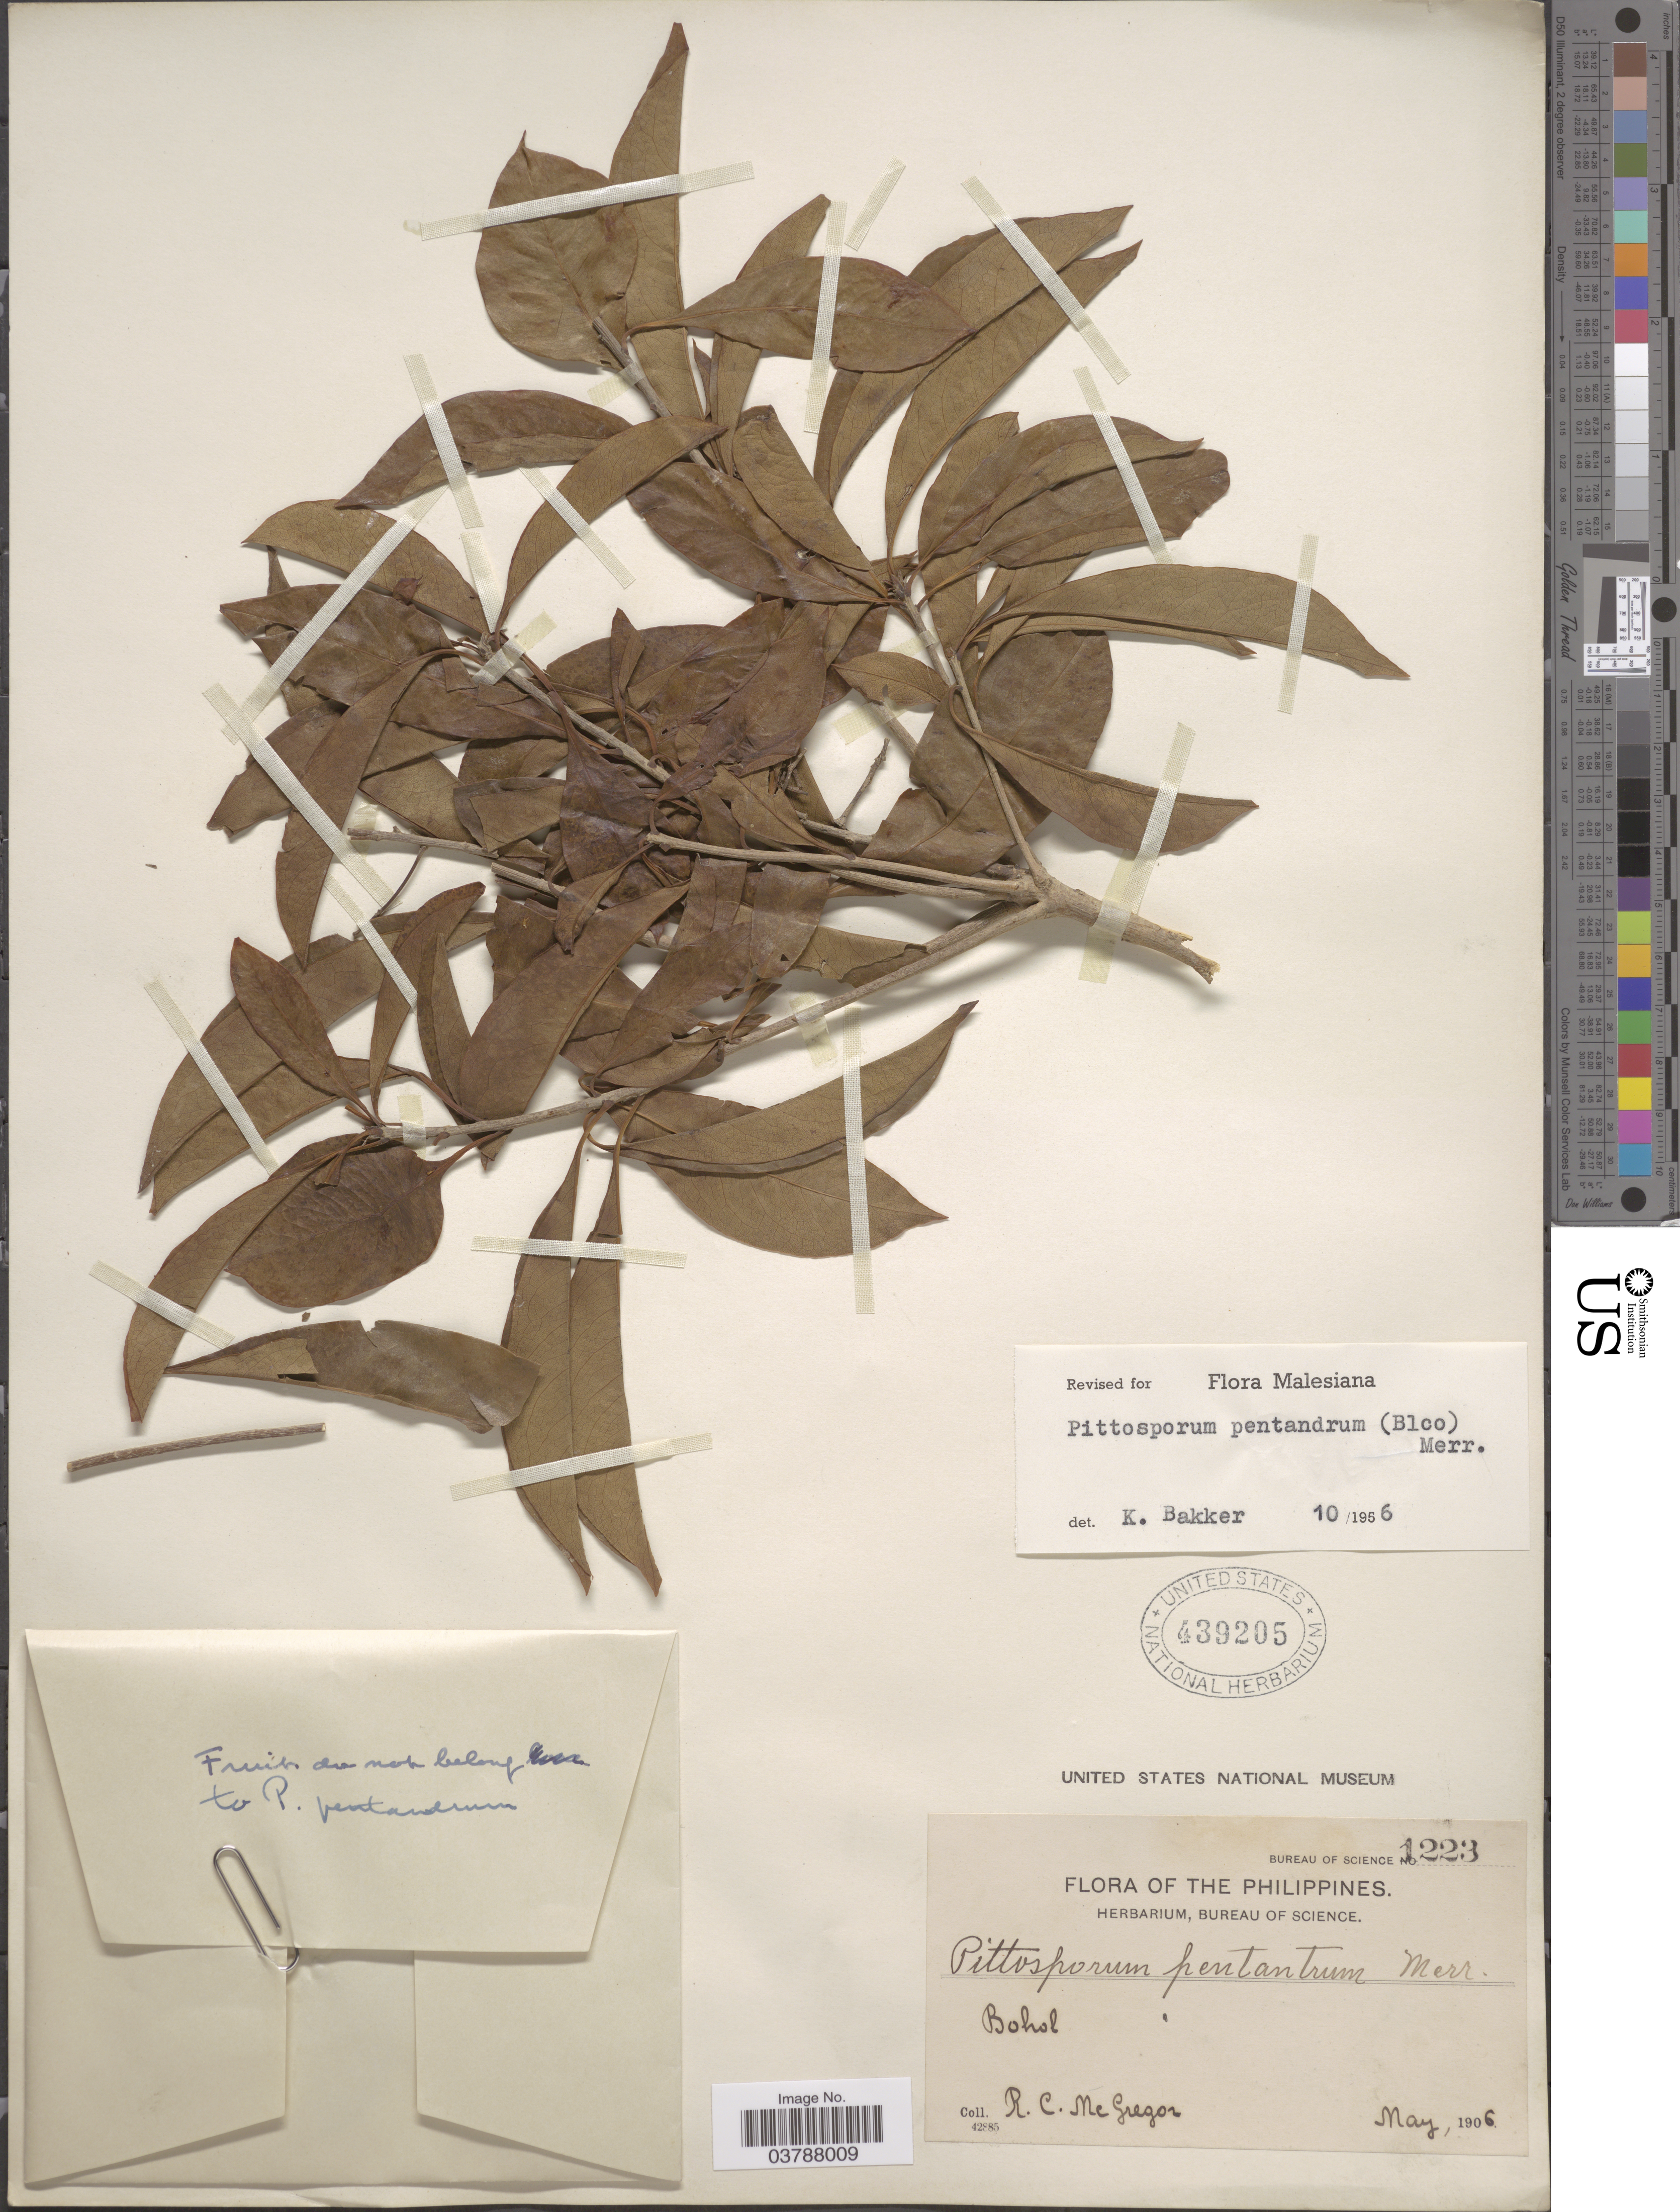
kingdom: Plantae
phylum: Tracheophyta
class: Magnoliopsida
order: Apiales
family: Pittosporaceae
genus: Pittosporum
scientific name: Pittosporum pentandrum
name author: (Blanco) Merr.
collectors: R. C. McGregor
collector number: Bureau of Science 1223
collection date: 1906-05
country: Philippines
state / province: Central Visayas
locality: Bohol.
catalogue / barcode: US 439205